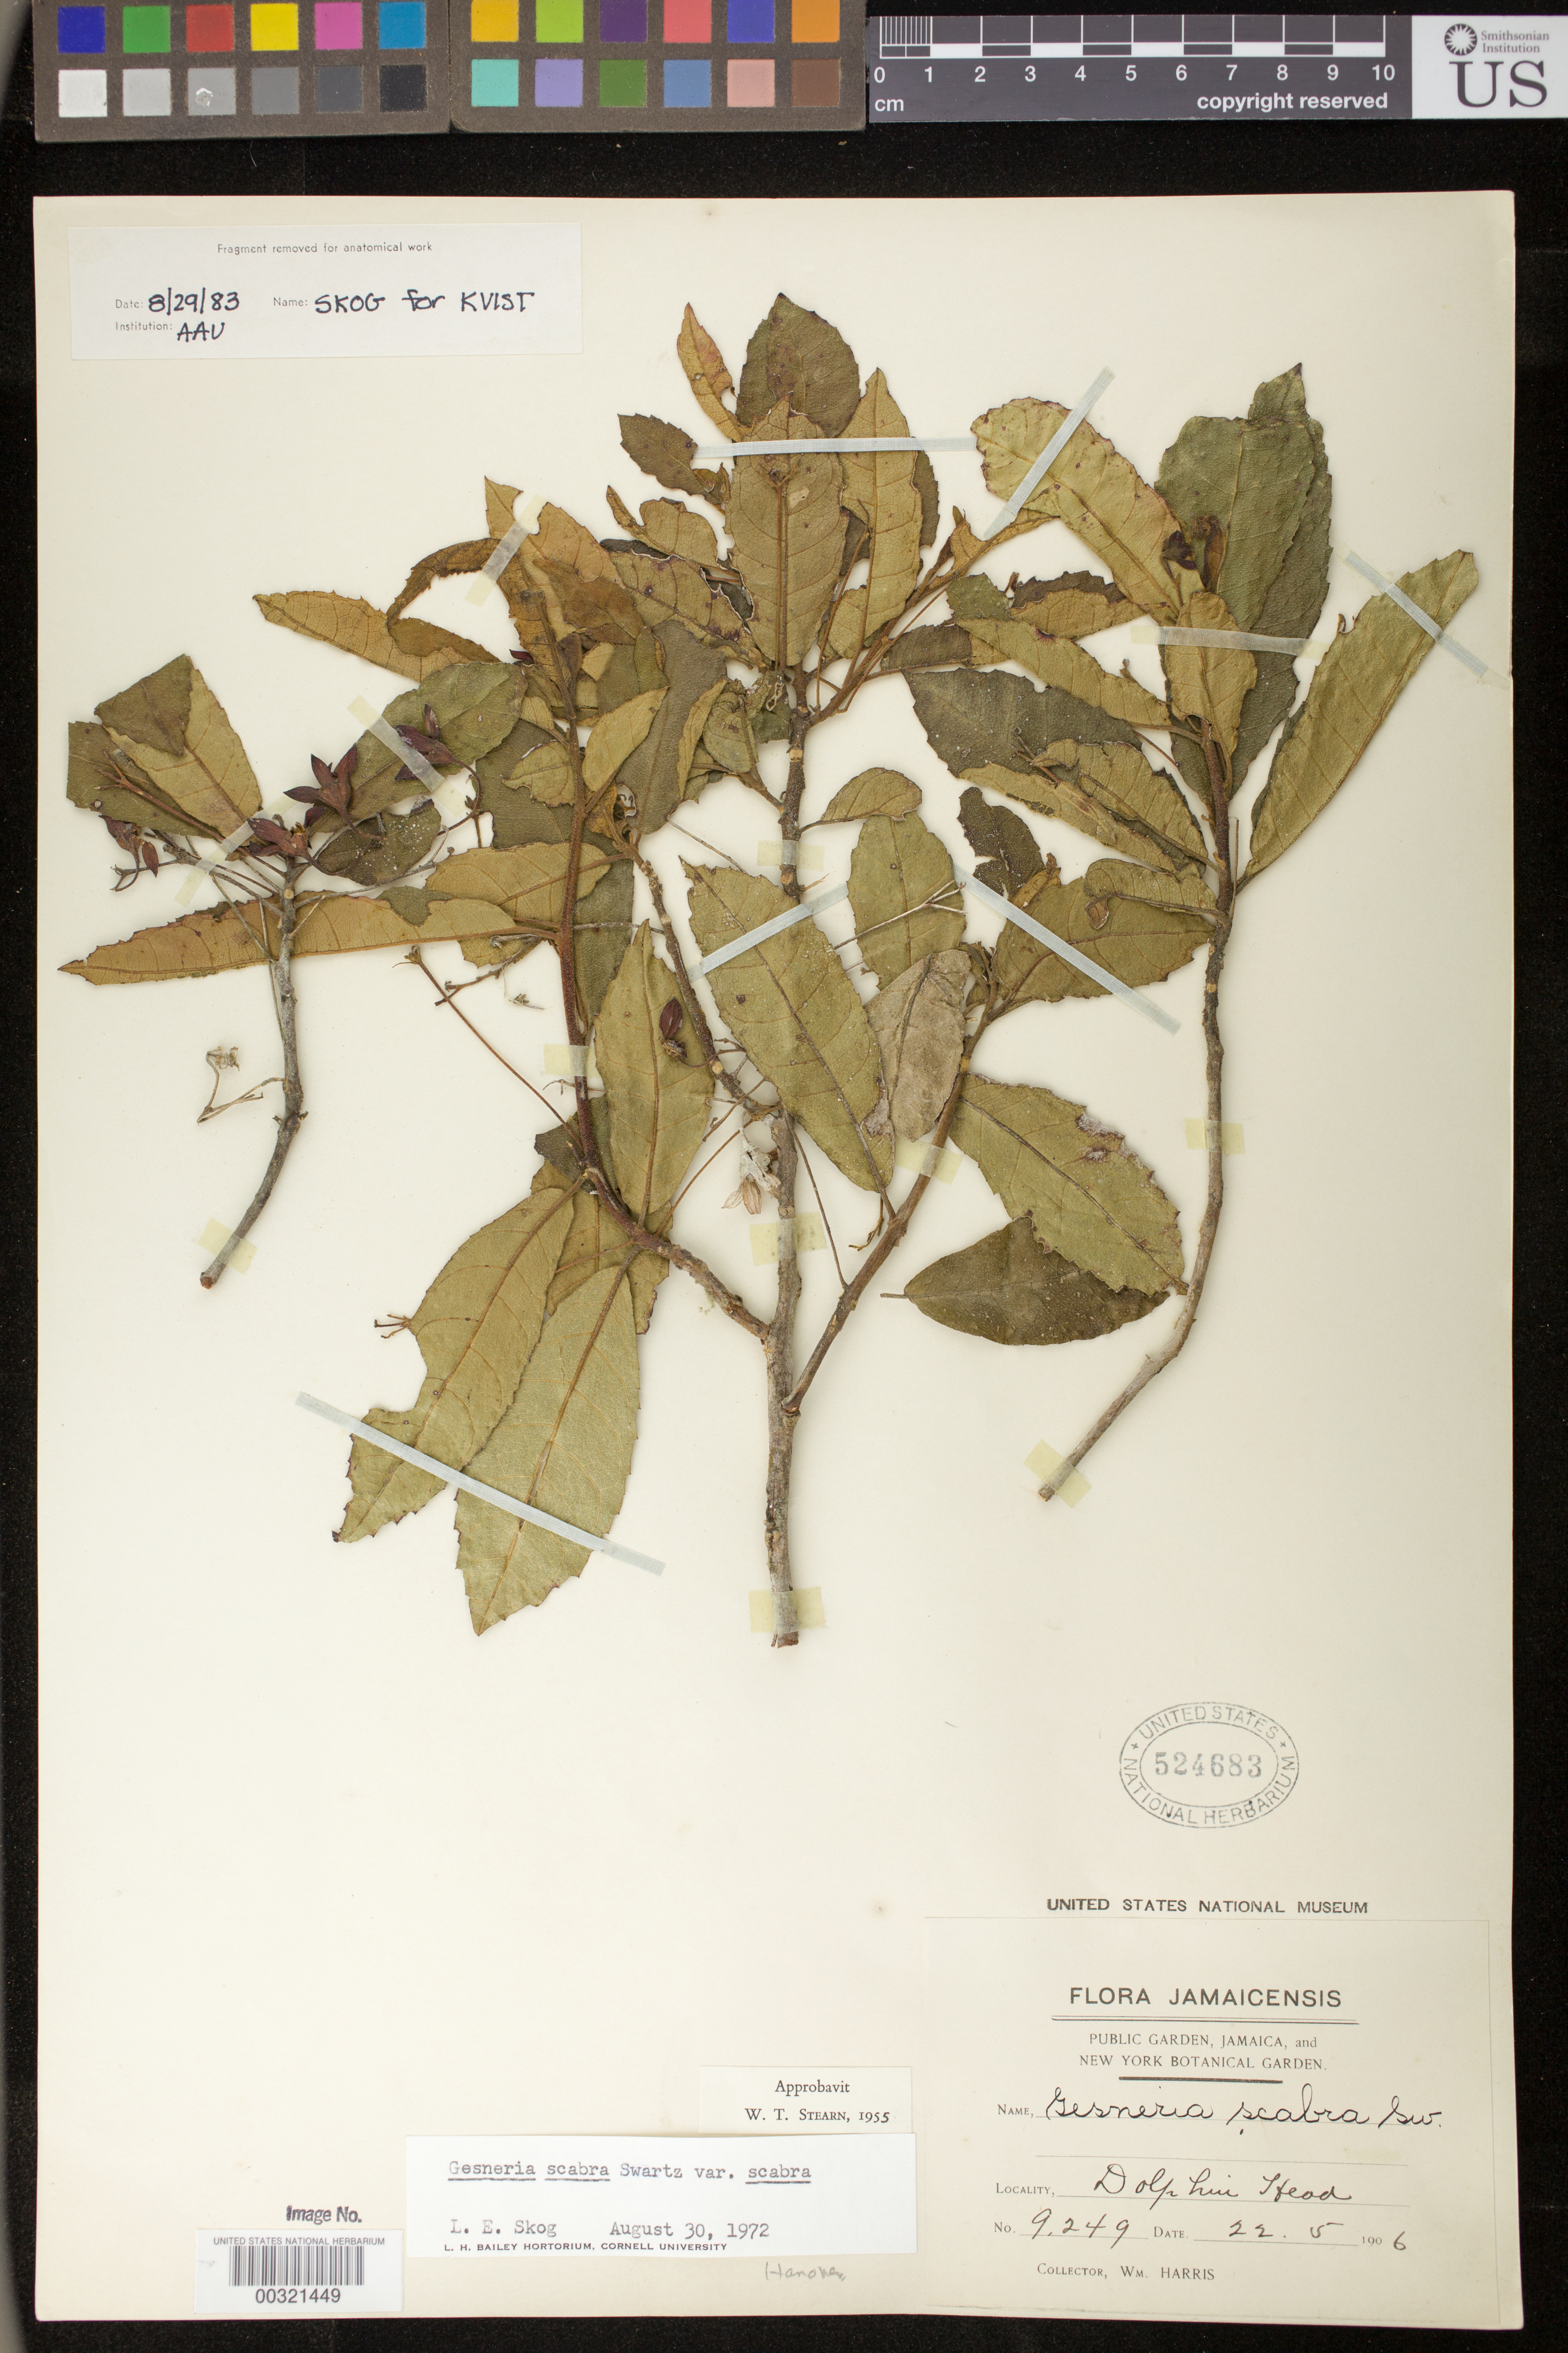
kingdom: Plantae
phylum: Tracheophyta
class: Magnoliopsida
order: Lamiales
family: Gesneriaceae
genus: Gesneria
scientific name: Gesneria scabra var. scabra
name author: Sw.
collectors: W. Harris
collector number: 9249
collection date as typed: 22 May 1906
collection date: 1906-05-22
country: Jamaica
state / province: Hanover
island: Jamaica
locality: Dolphin Head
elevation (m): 488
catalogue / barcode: US 524683